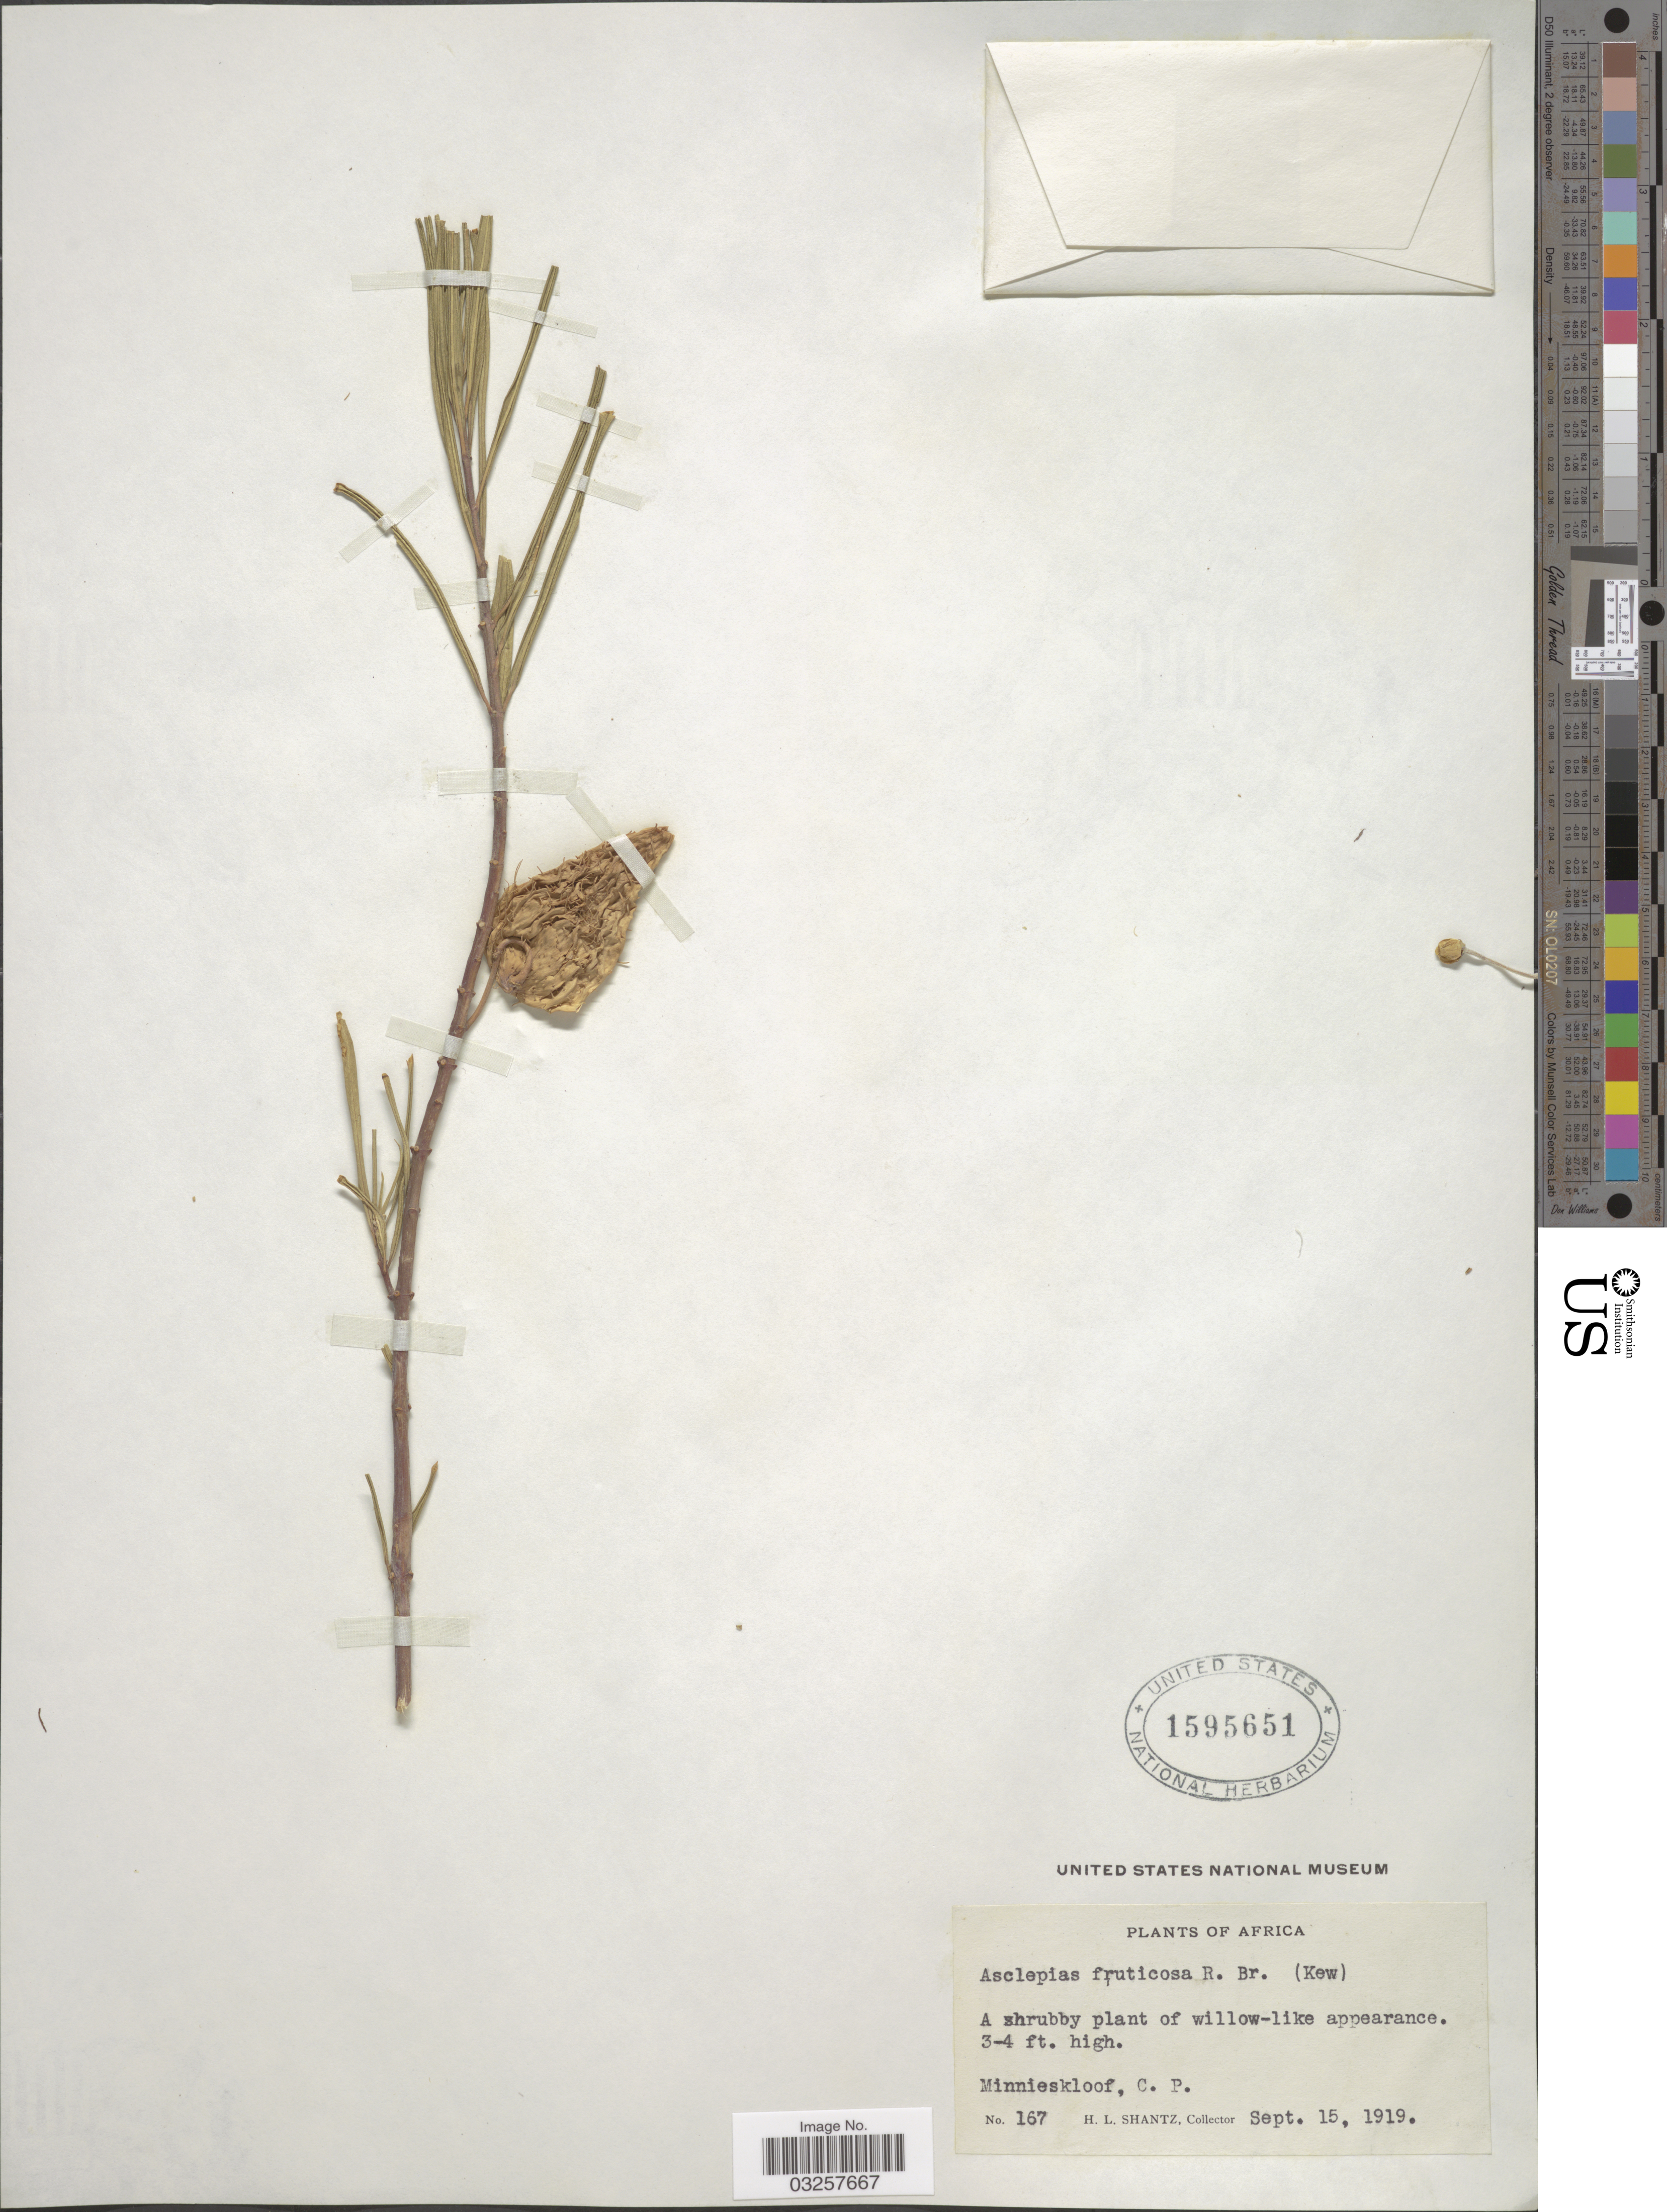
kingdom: Plantae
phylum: Tracheophyta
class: Magnoliopsida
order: Gentianales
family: Apocynaceae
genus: Asclepias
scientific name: Asclepias fruticosa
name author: L.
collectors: H. Shantz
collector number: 167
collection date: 1919-09-15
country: South Africa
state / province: Northern Cape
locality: Minnieskloof, C.P.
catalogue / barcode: US 1595651